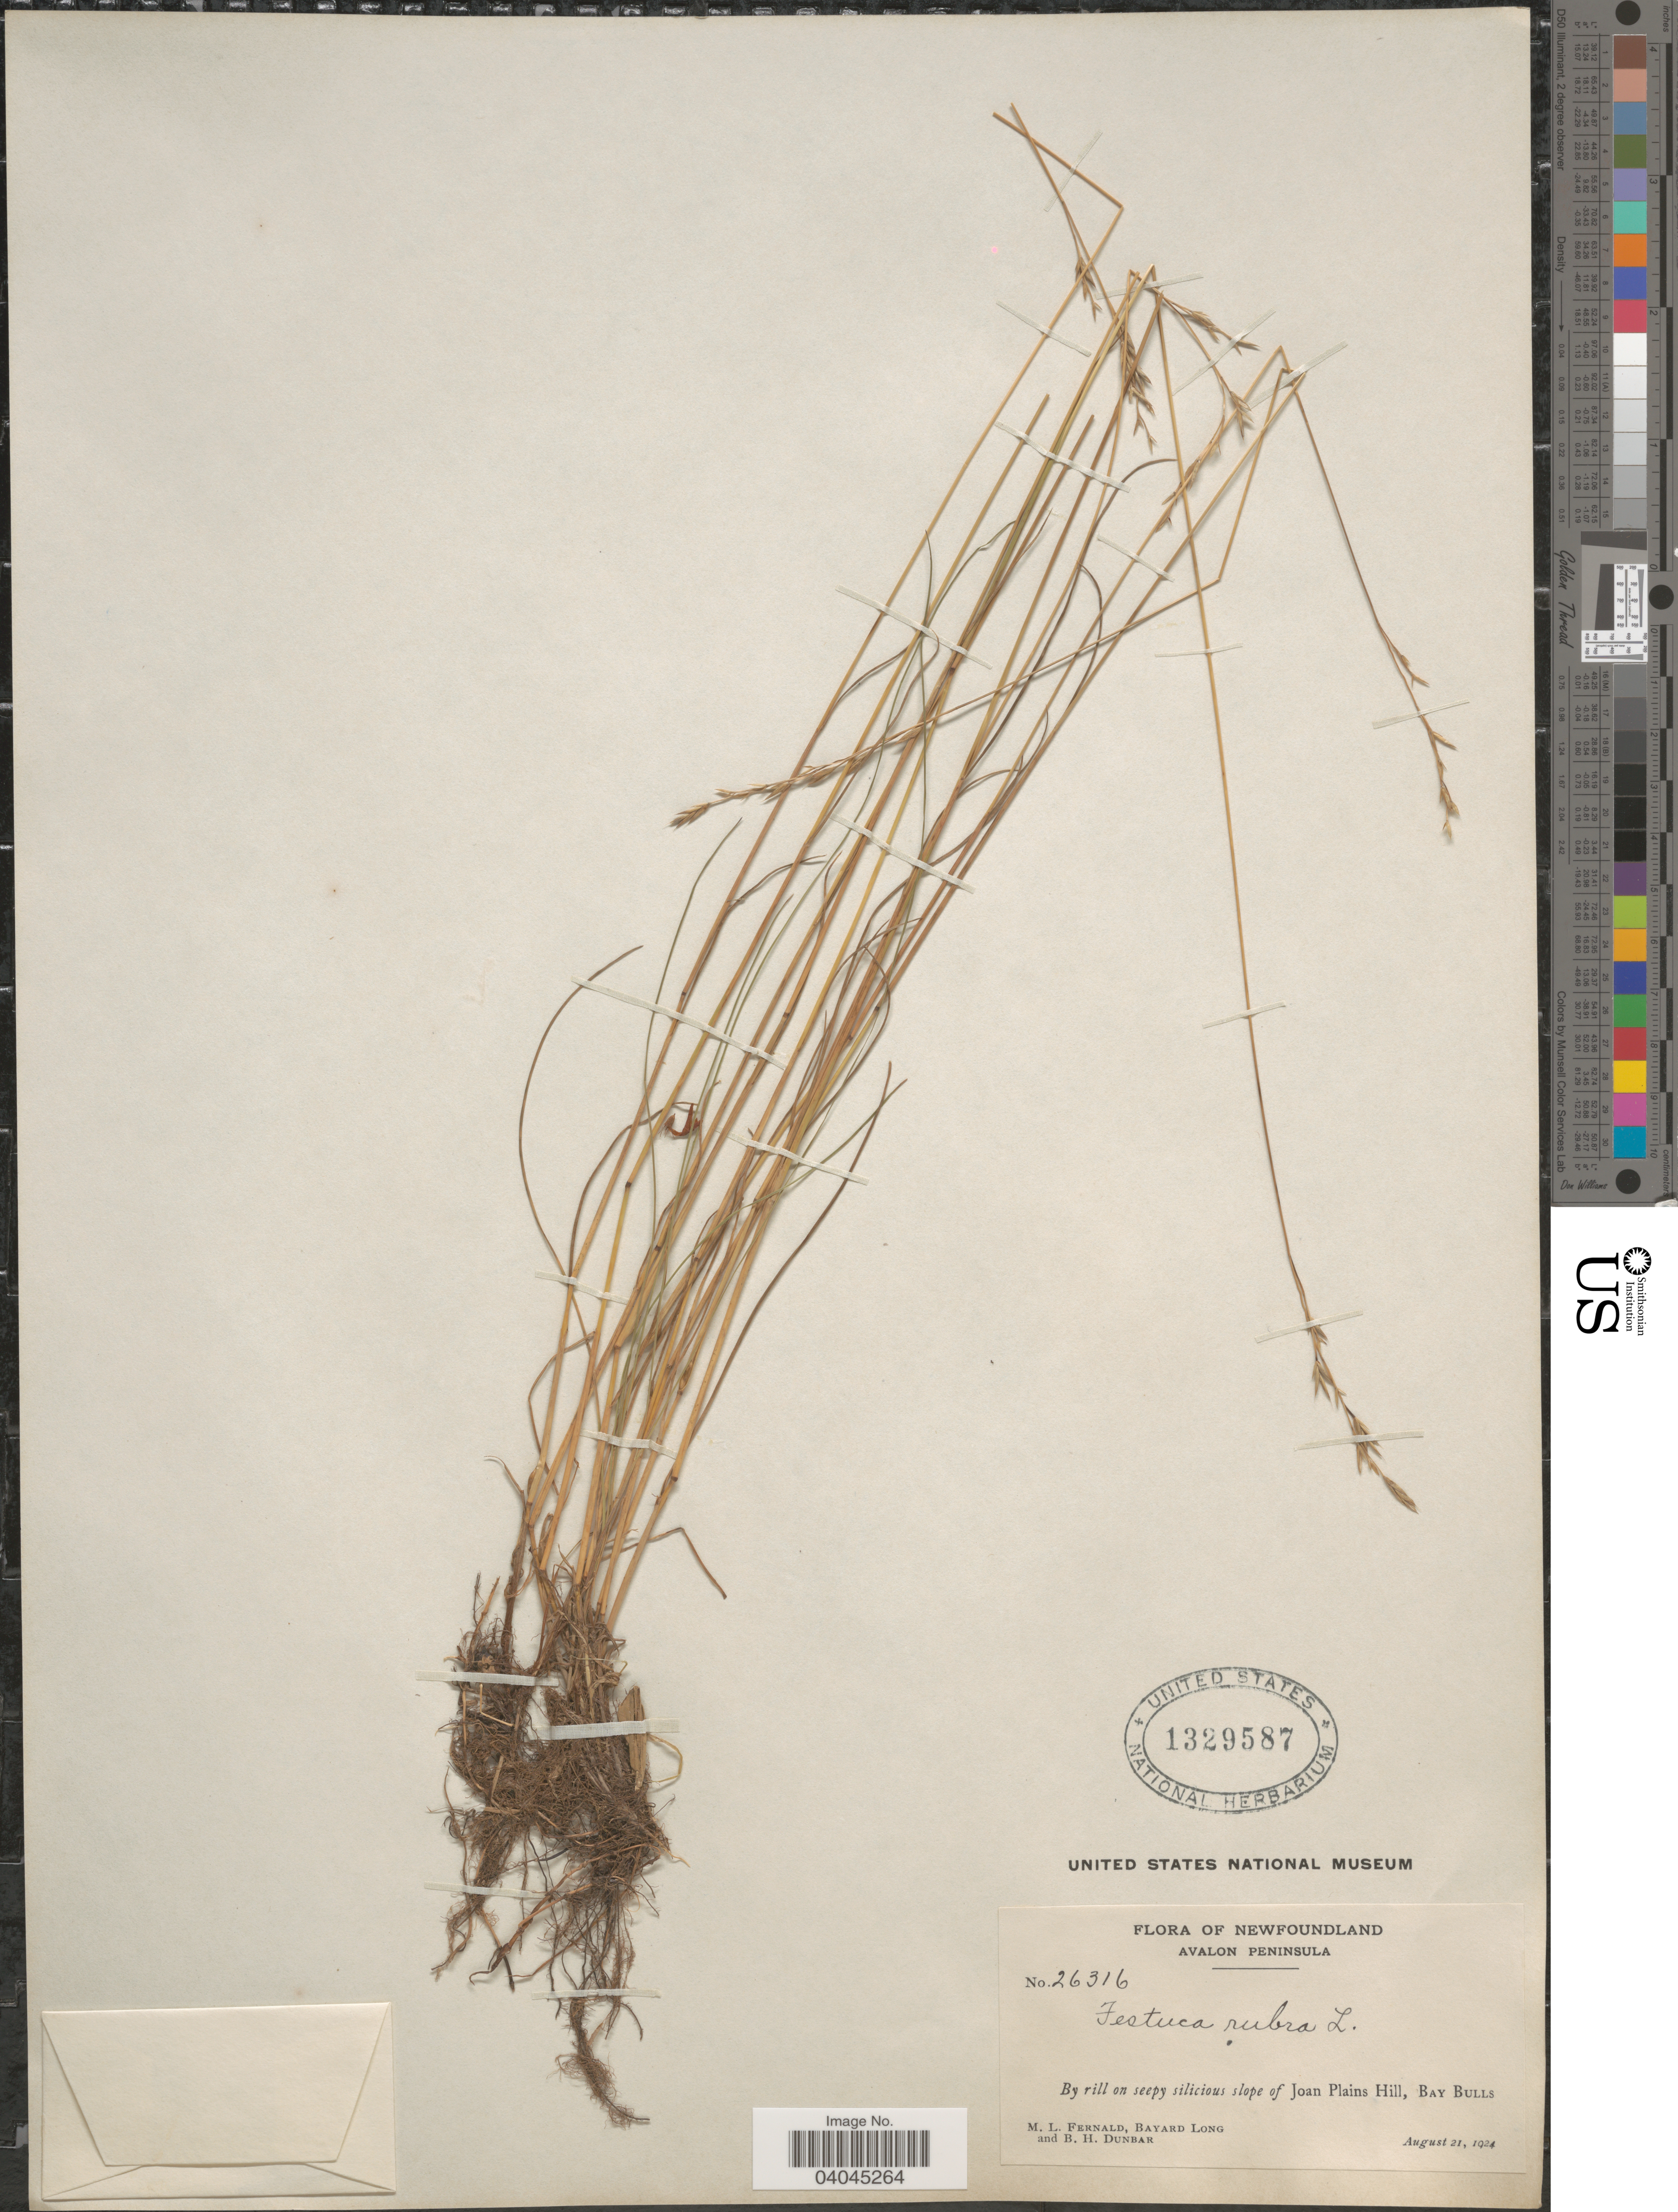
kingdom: Plantae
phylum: Tracheophyta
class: Liliopsida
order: Poales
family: Poaceae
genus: Festuca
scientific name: Festuca rubra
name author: L.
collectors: M. L. Fernald, B. Long & B. Dunbar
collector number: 26316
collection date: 1924-08-21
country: Canada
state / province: Newfoundland and Labrador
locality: Avalon Peninsula. By rill on seepy silicious slope of Joan Plains Hill, Bay Bulls.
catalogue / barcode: US 1329587